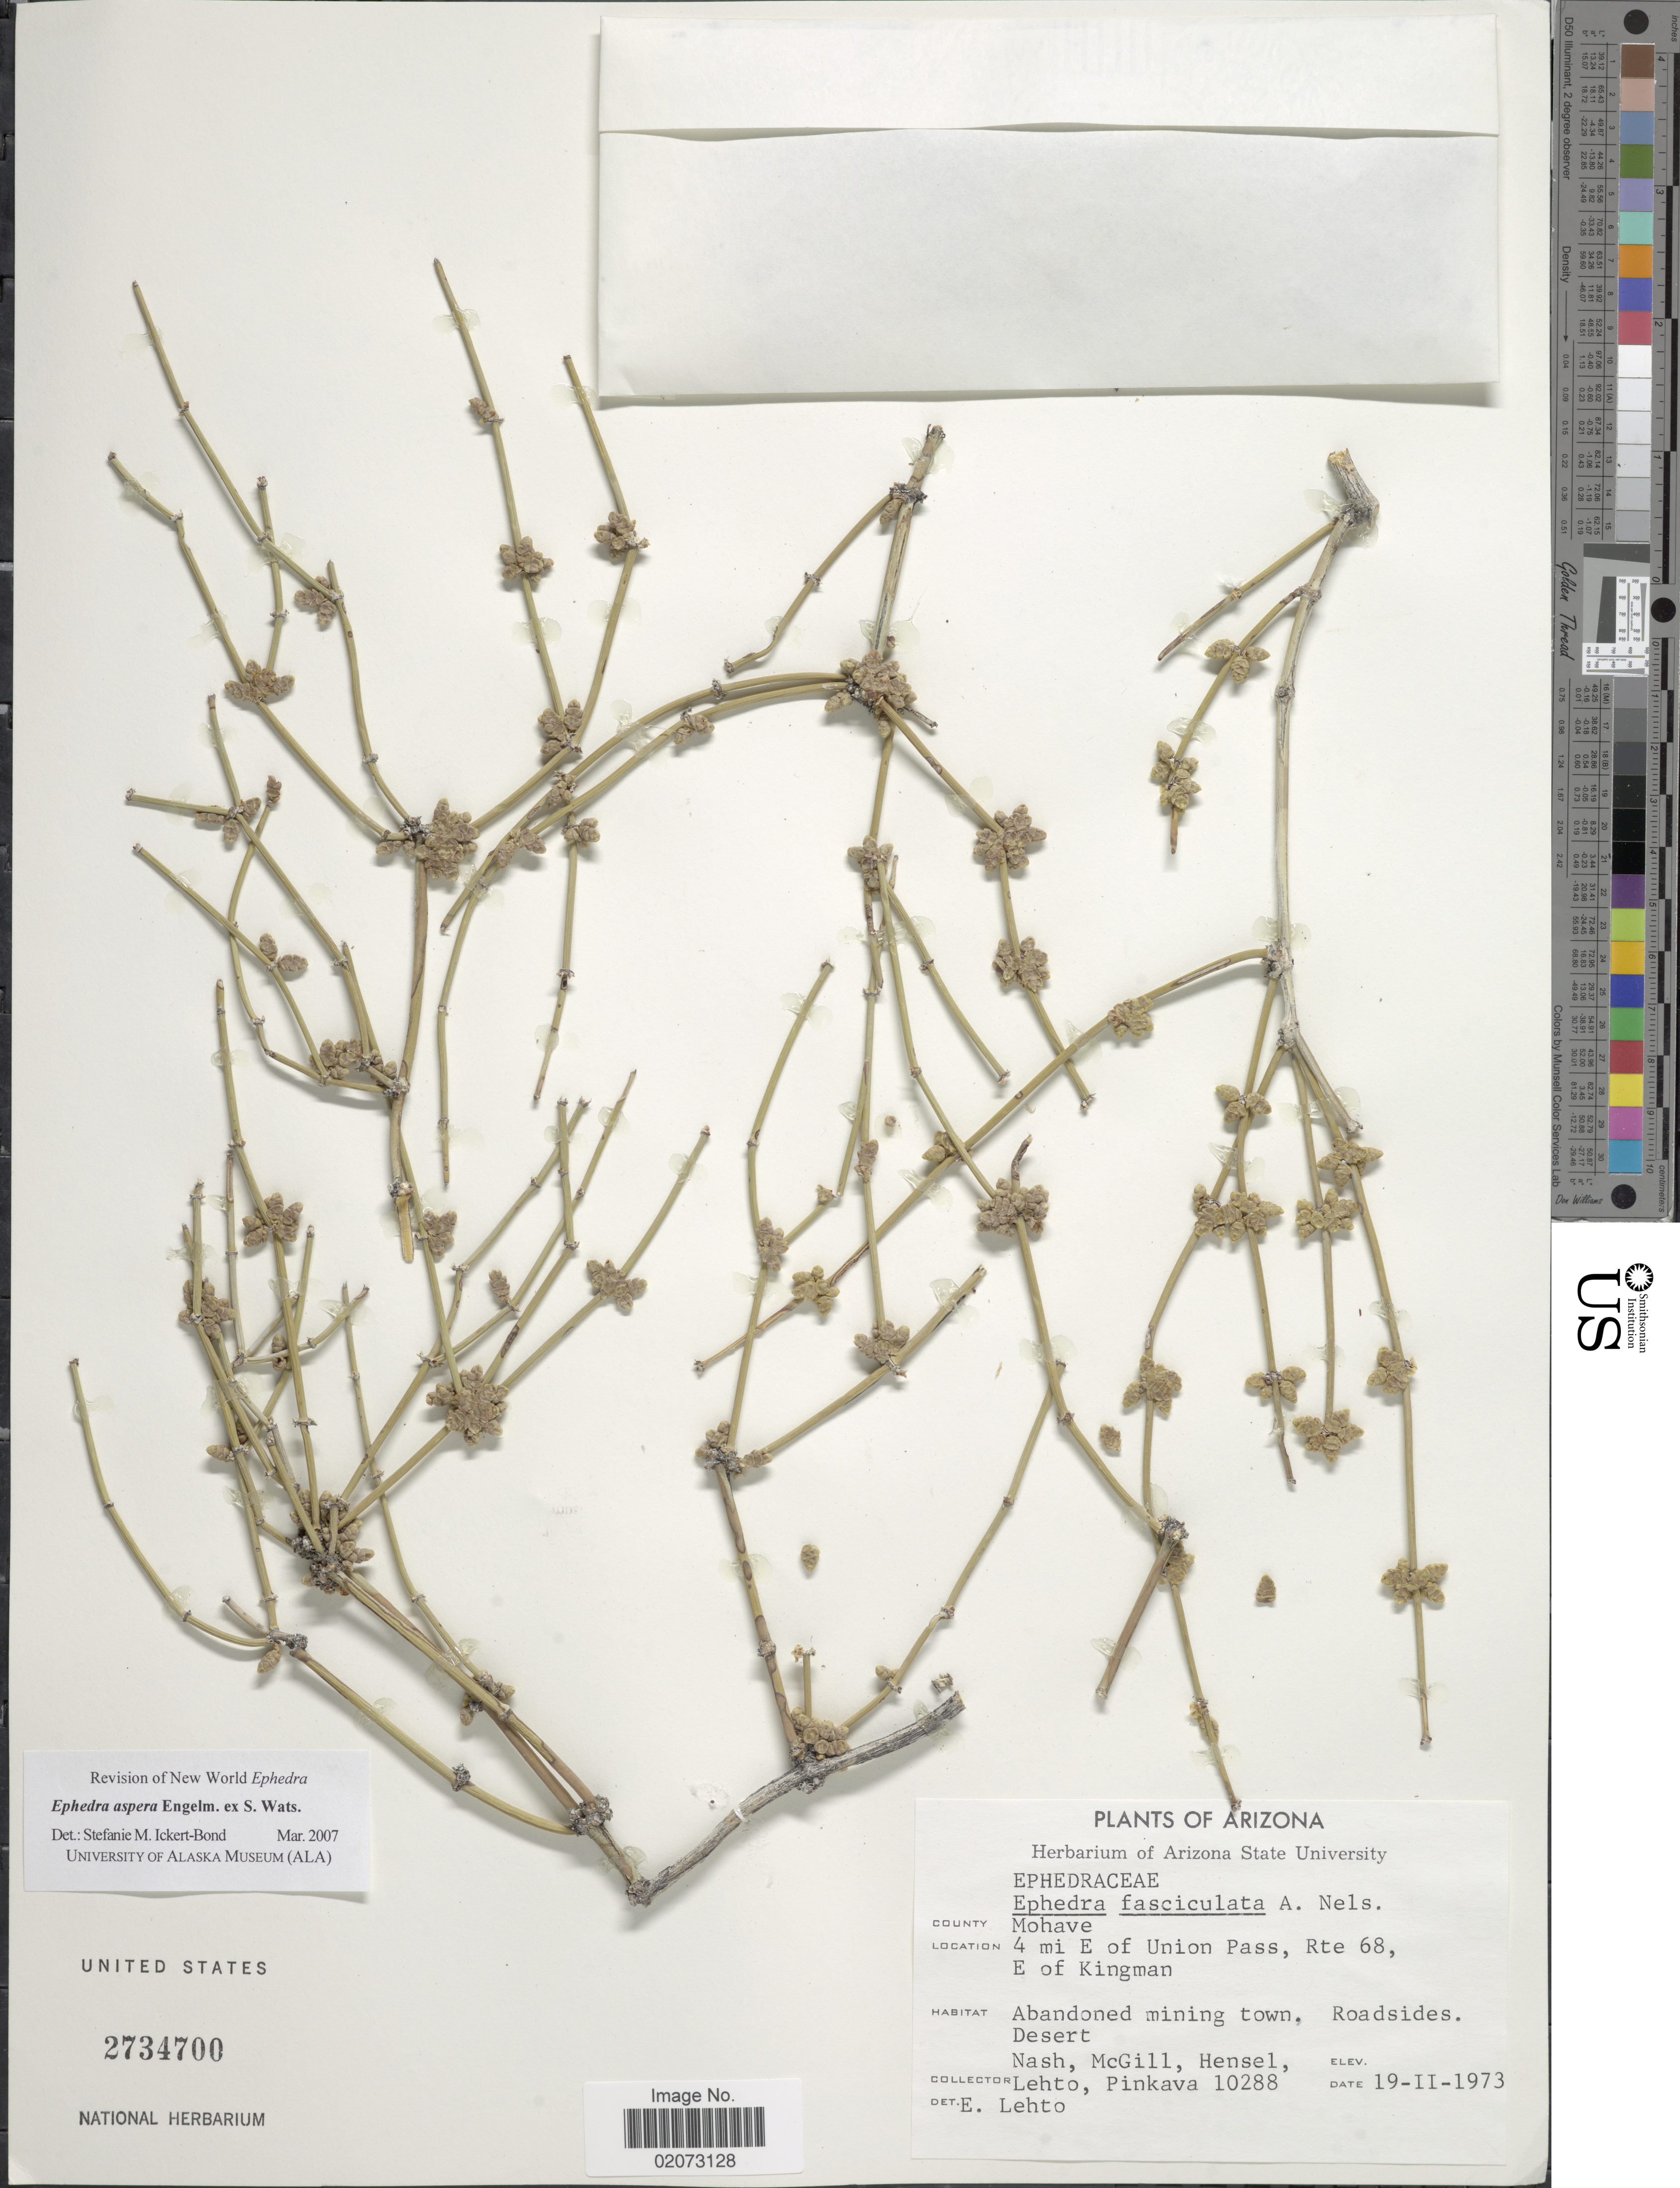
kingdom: Plantae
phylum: Tracheophyta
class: Gnetopsida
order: Ephedrales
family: Ephedraceae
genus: Ephedra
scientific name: Ephedra aspera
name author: Engelm. ex S. Watson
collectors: -- Nash, -. McGill, -. Hensel, -. Lehto & -. Pinkava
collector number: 10288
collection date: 1973-02-19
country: United States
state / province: Arizona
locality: County Mohave. 4 mi E of Union Pass, Rte 68, E of Kingman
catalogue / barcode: US 2734700